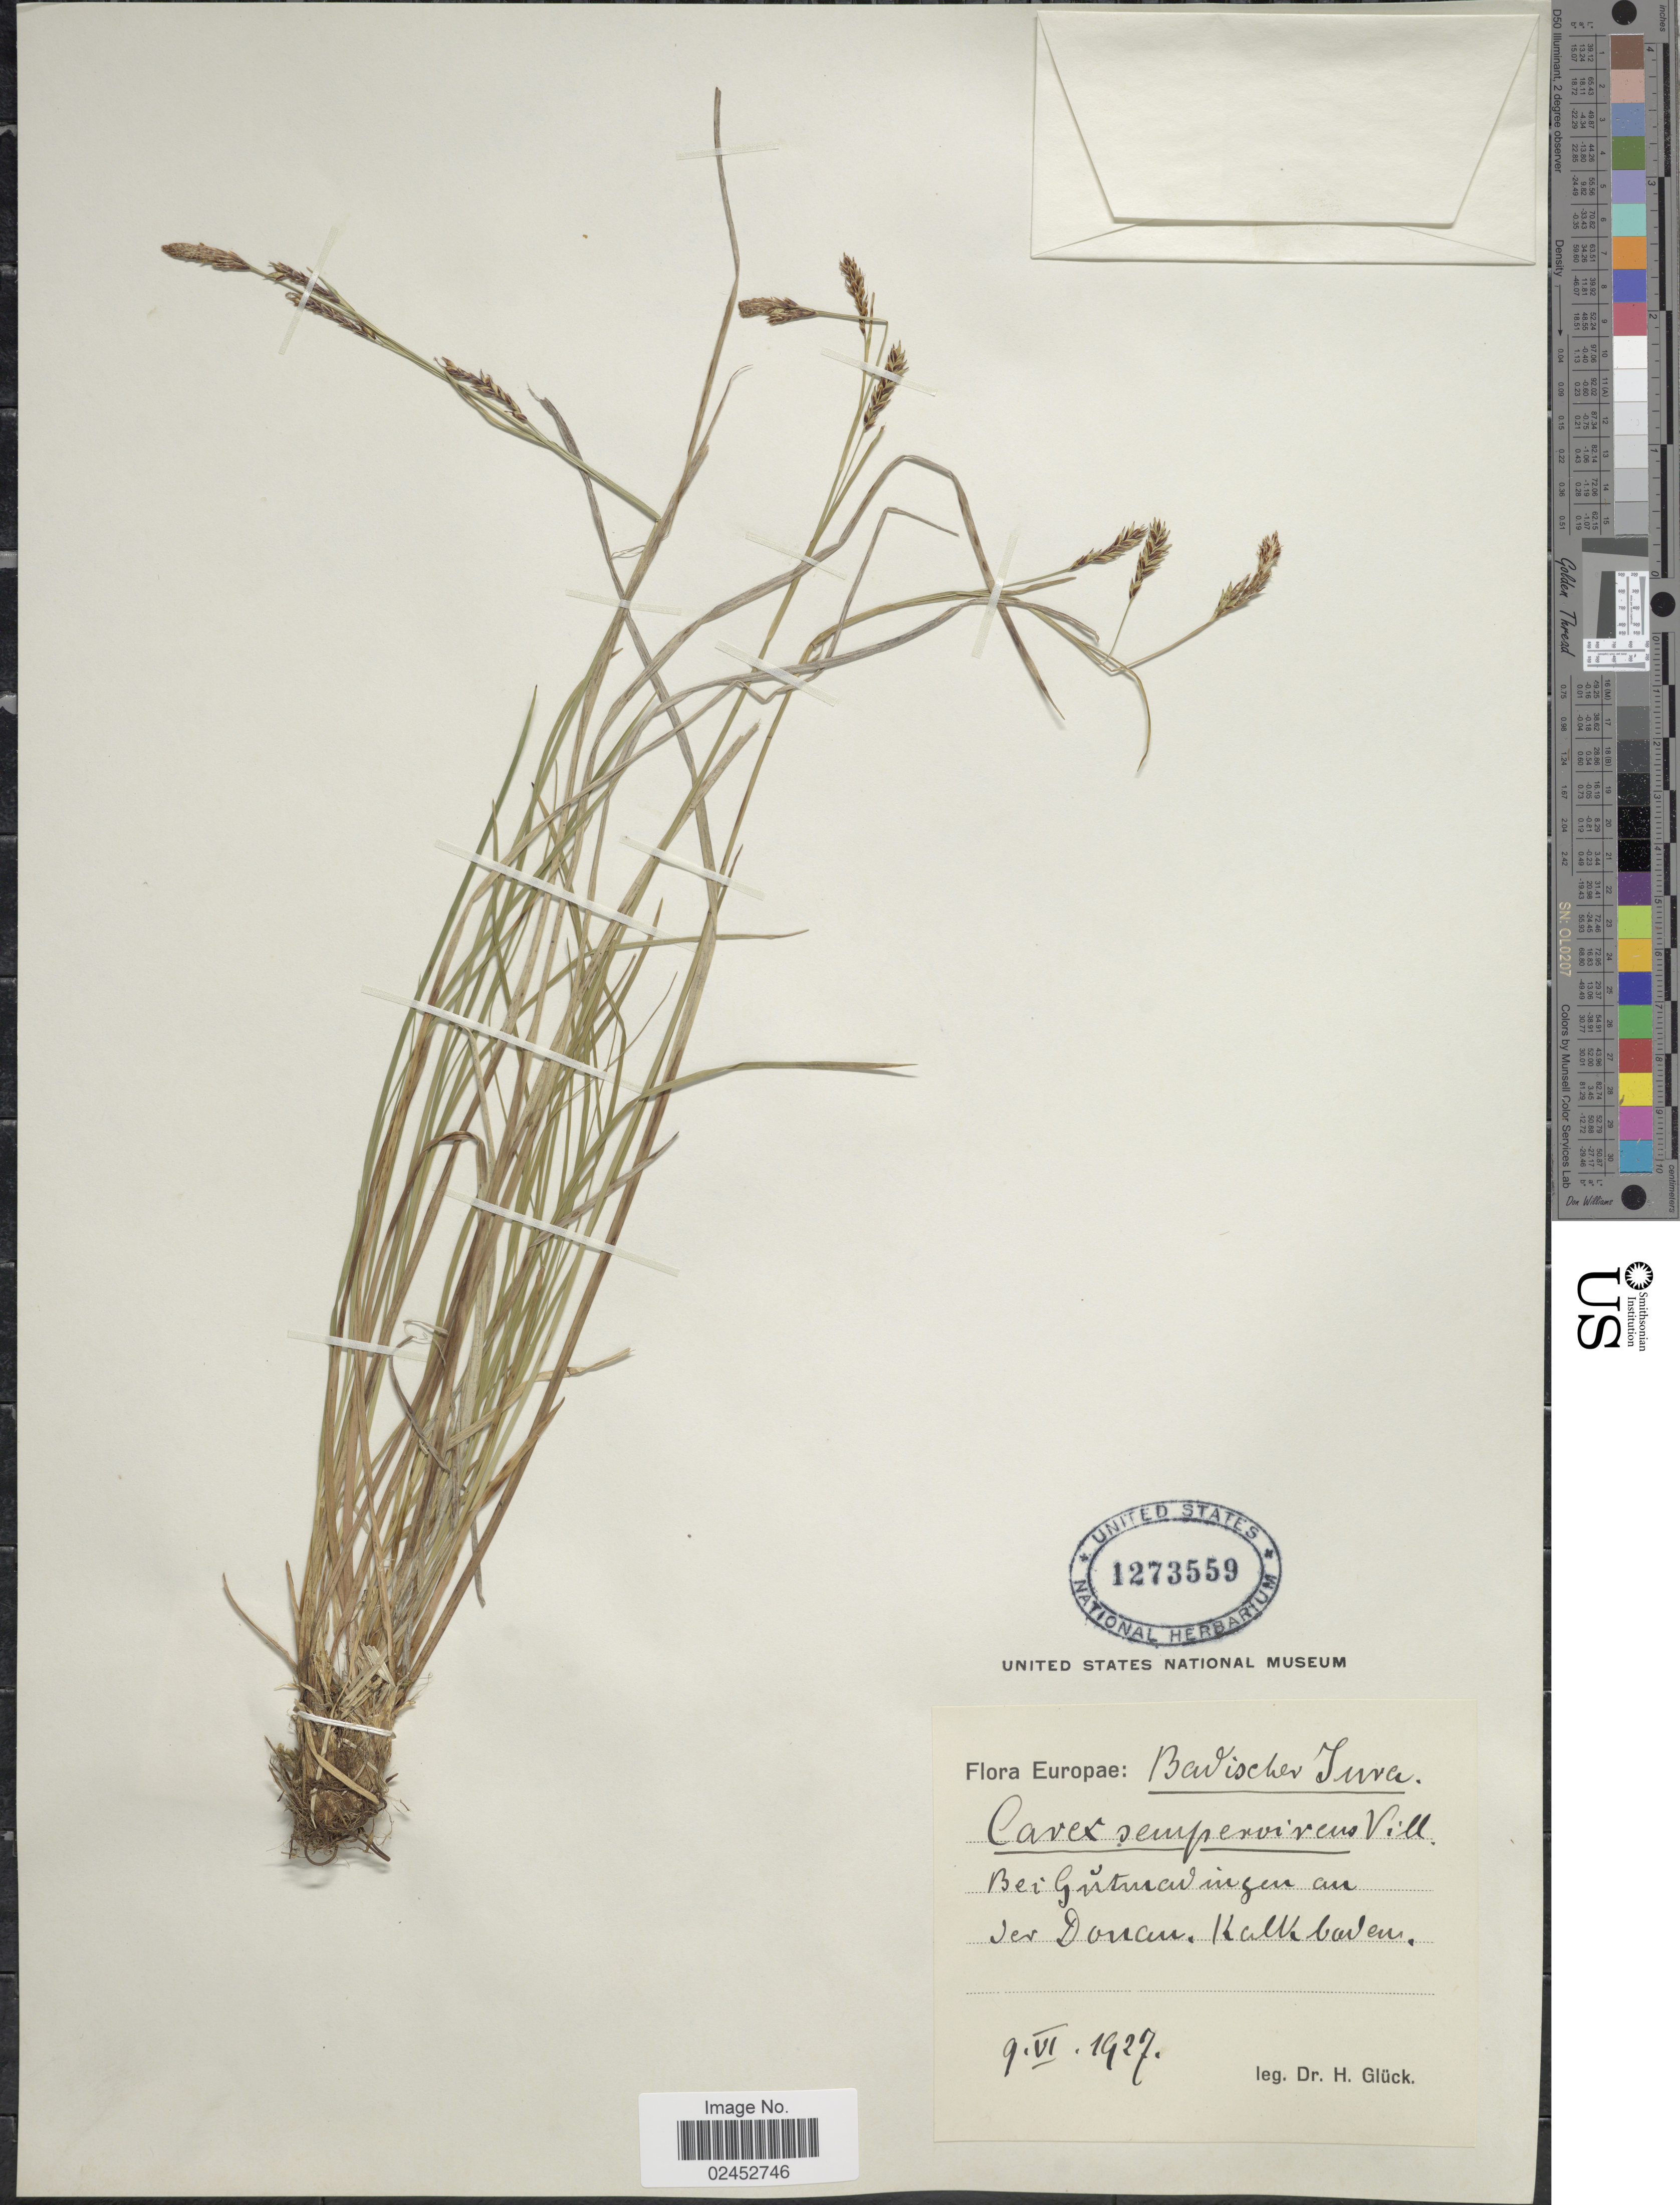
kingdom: Plantae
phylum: Tracheophyta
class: Liliopsida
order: Poales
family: Cyperaceae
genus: Carex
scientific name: Carex sempervirens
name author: Vill.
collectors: H. Glück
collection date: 1927-06-09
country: Germany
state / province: Baden-württemberg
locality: Badischer Jura, bei Gottmadingen an der Donau.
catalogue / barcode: US 1273559